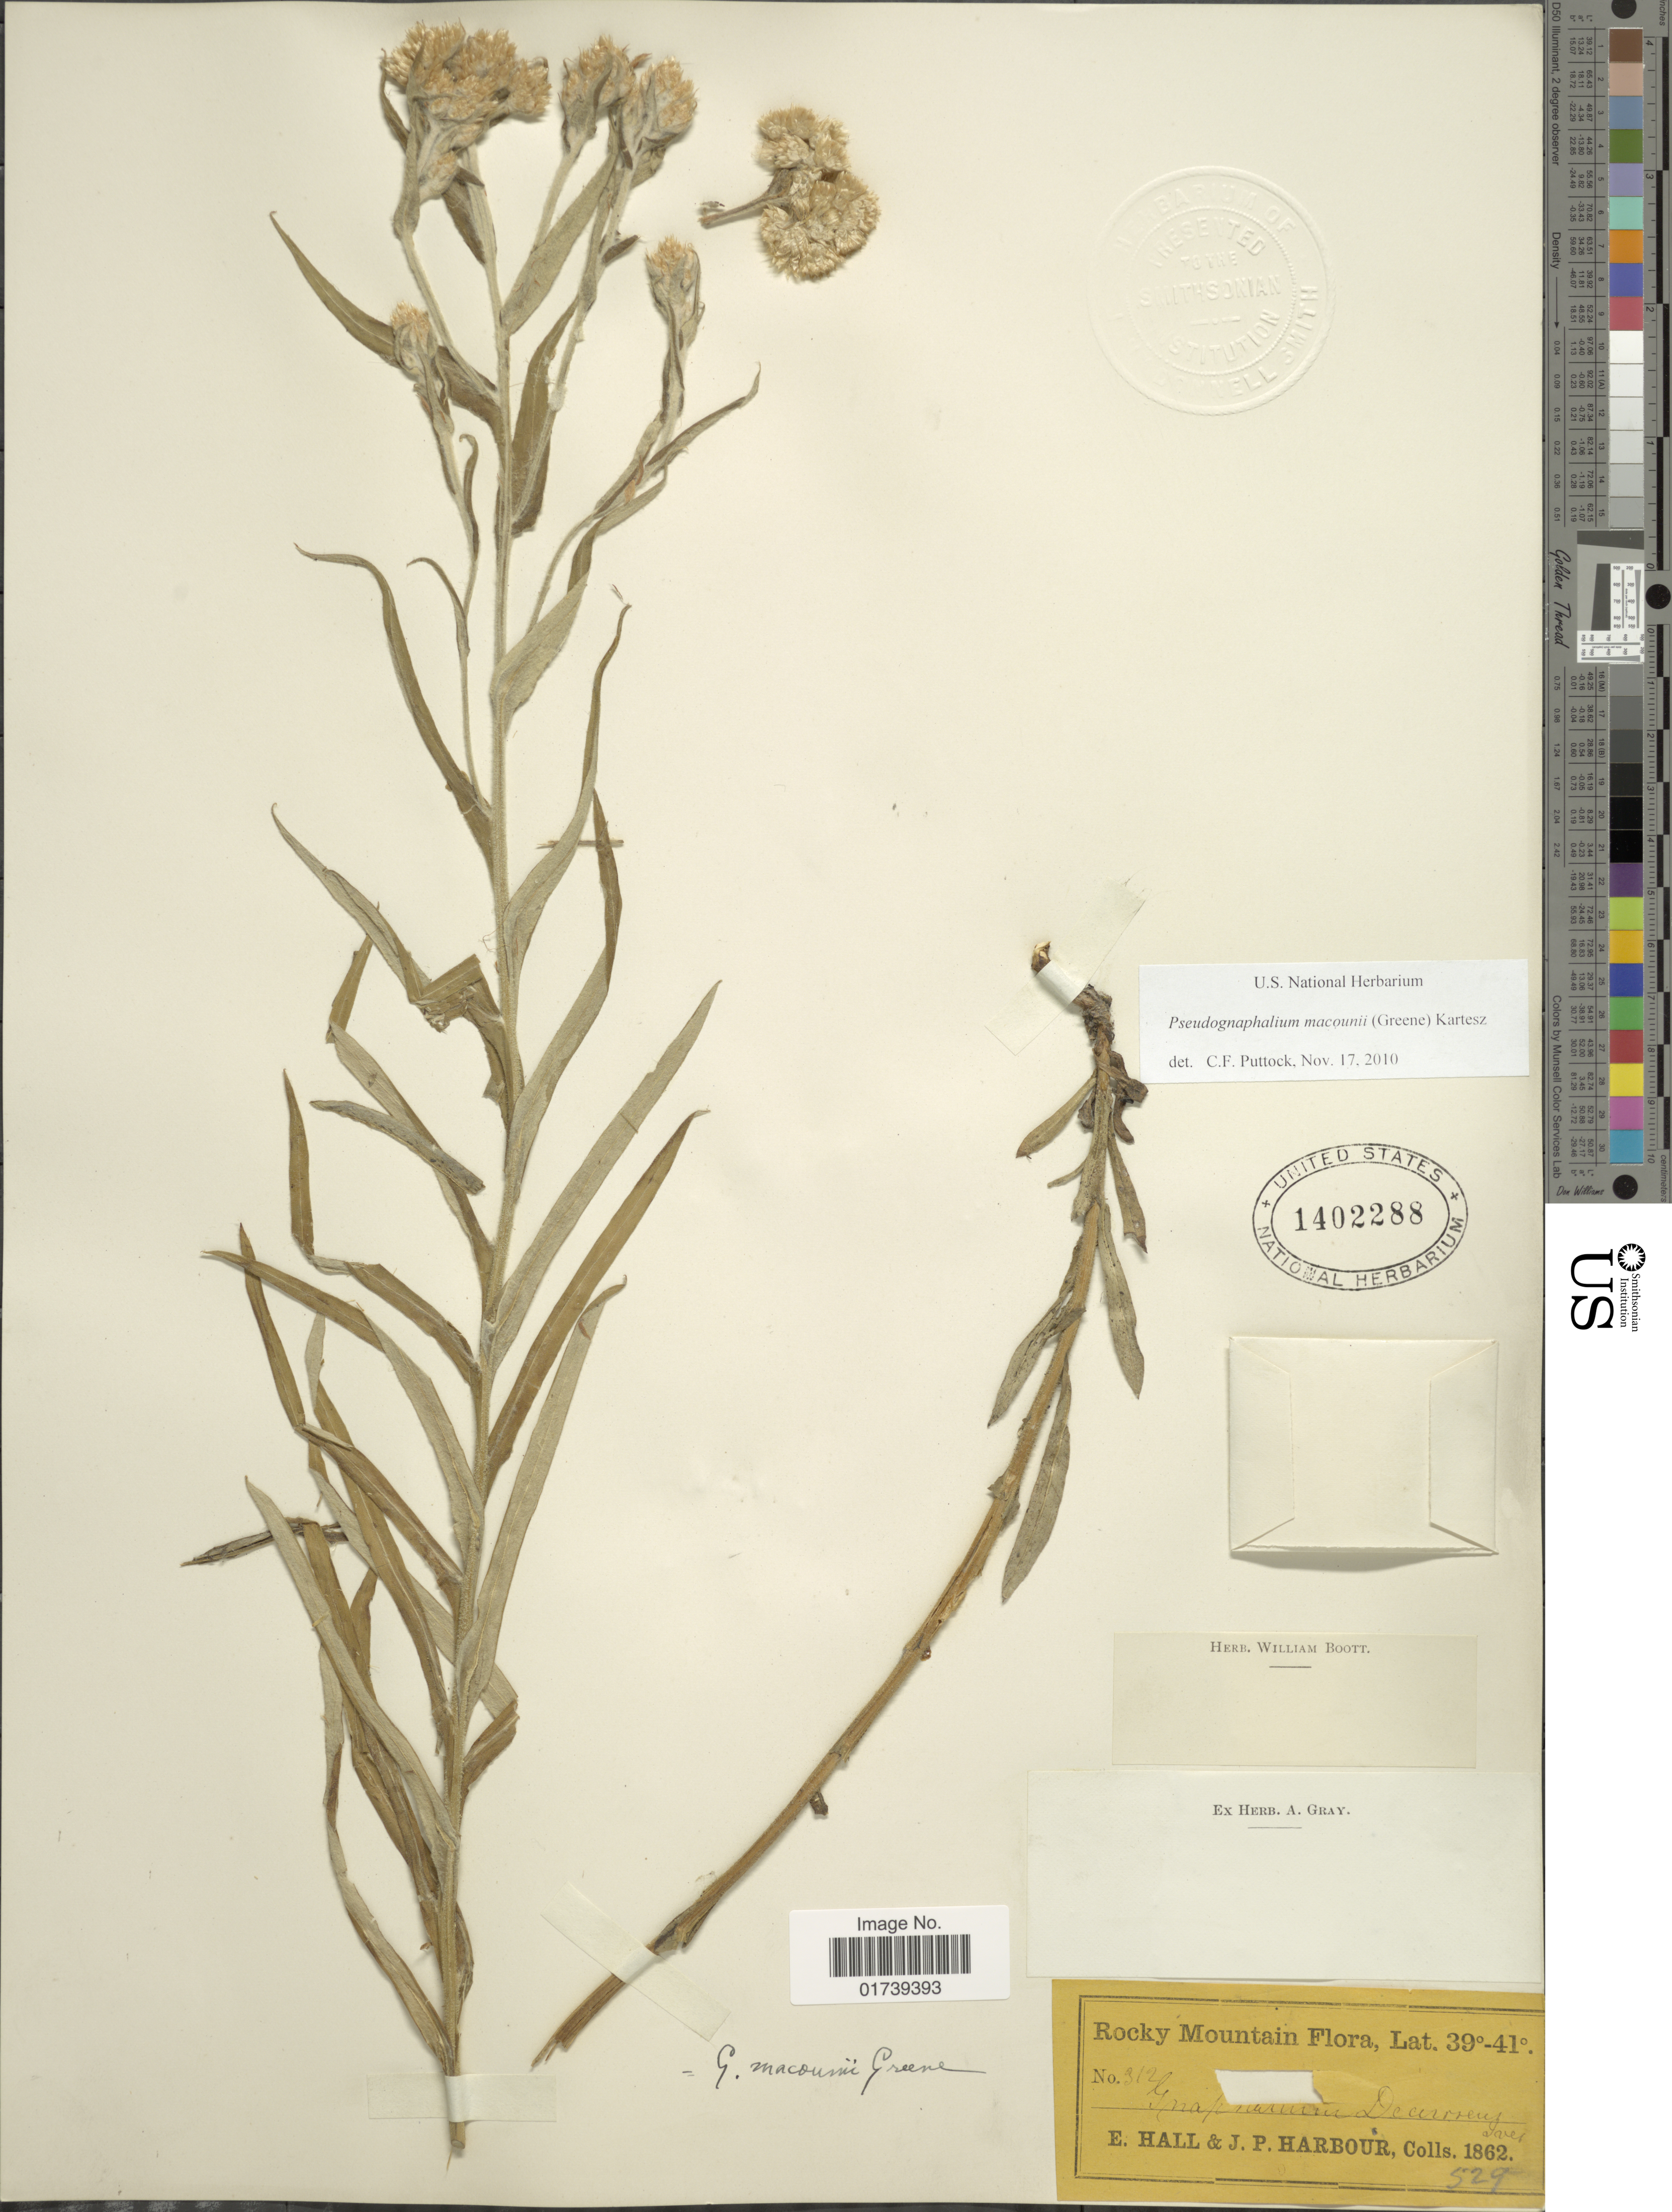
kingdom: Plantae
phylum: Tracheophyta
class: Magnoliopsida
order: Asterales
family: Asteraceae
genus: Pseudognaphalium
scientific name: Pseudognaphalium macounii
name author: (Greene) Kartesz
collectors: E. Hall & J. Harbour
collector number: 312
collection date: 1862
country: United States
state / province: Colorado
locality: Rocky Mtns. Flora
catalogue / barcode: US 1402288